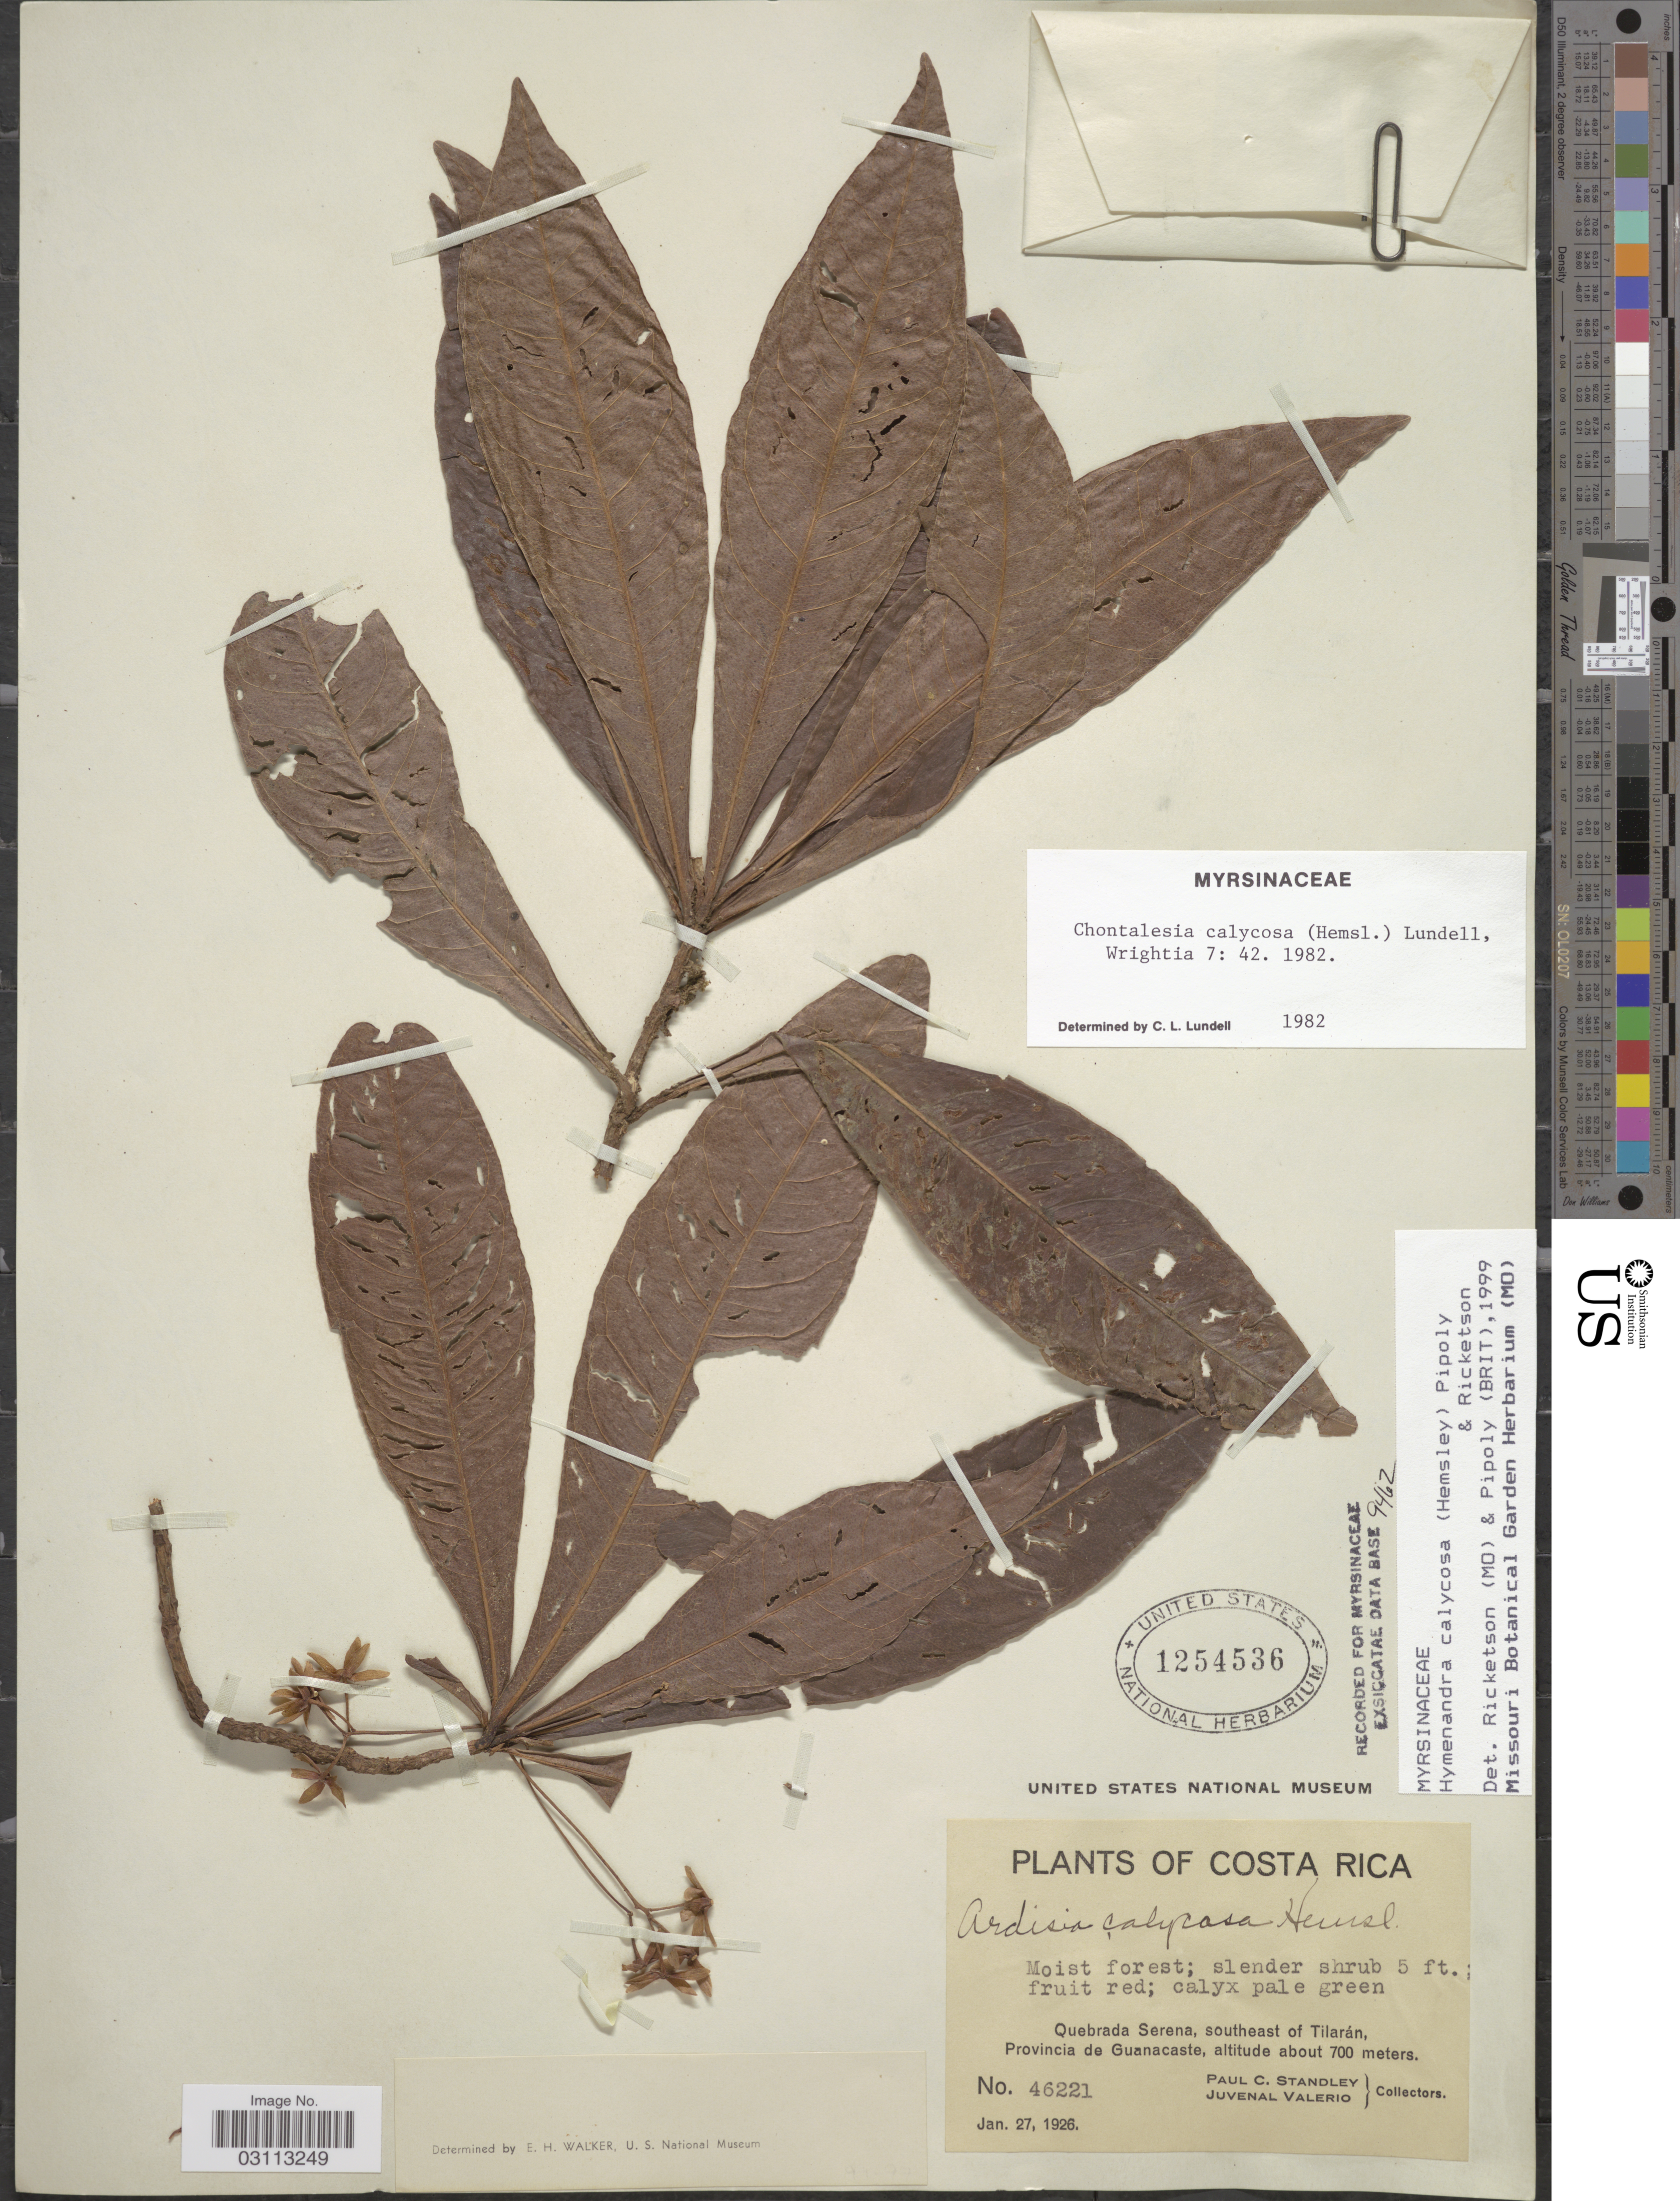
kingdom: Plantae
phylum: Tracheophyta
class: Magnoliopsida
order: Ericales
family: Primulaceae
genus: Hymenandra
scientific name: Hymenandra calycosa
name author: (Hemsl.) Pipoly & Ricketson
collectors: P. C. Standley & J. Valerio R.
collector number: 46221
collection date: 1926-01-27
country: Costa Rica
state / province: Guanacaste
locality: Quebrada Serena, southeast of Tilarán, Provincia de Guanacaste.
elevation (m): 700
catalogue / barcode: US 1254536